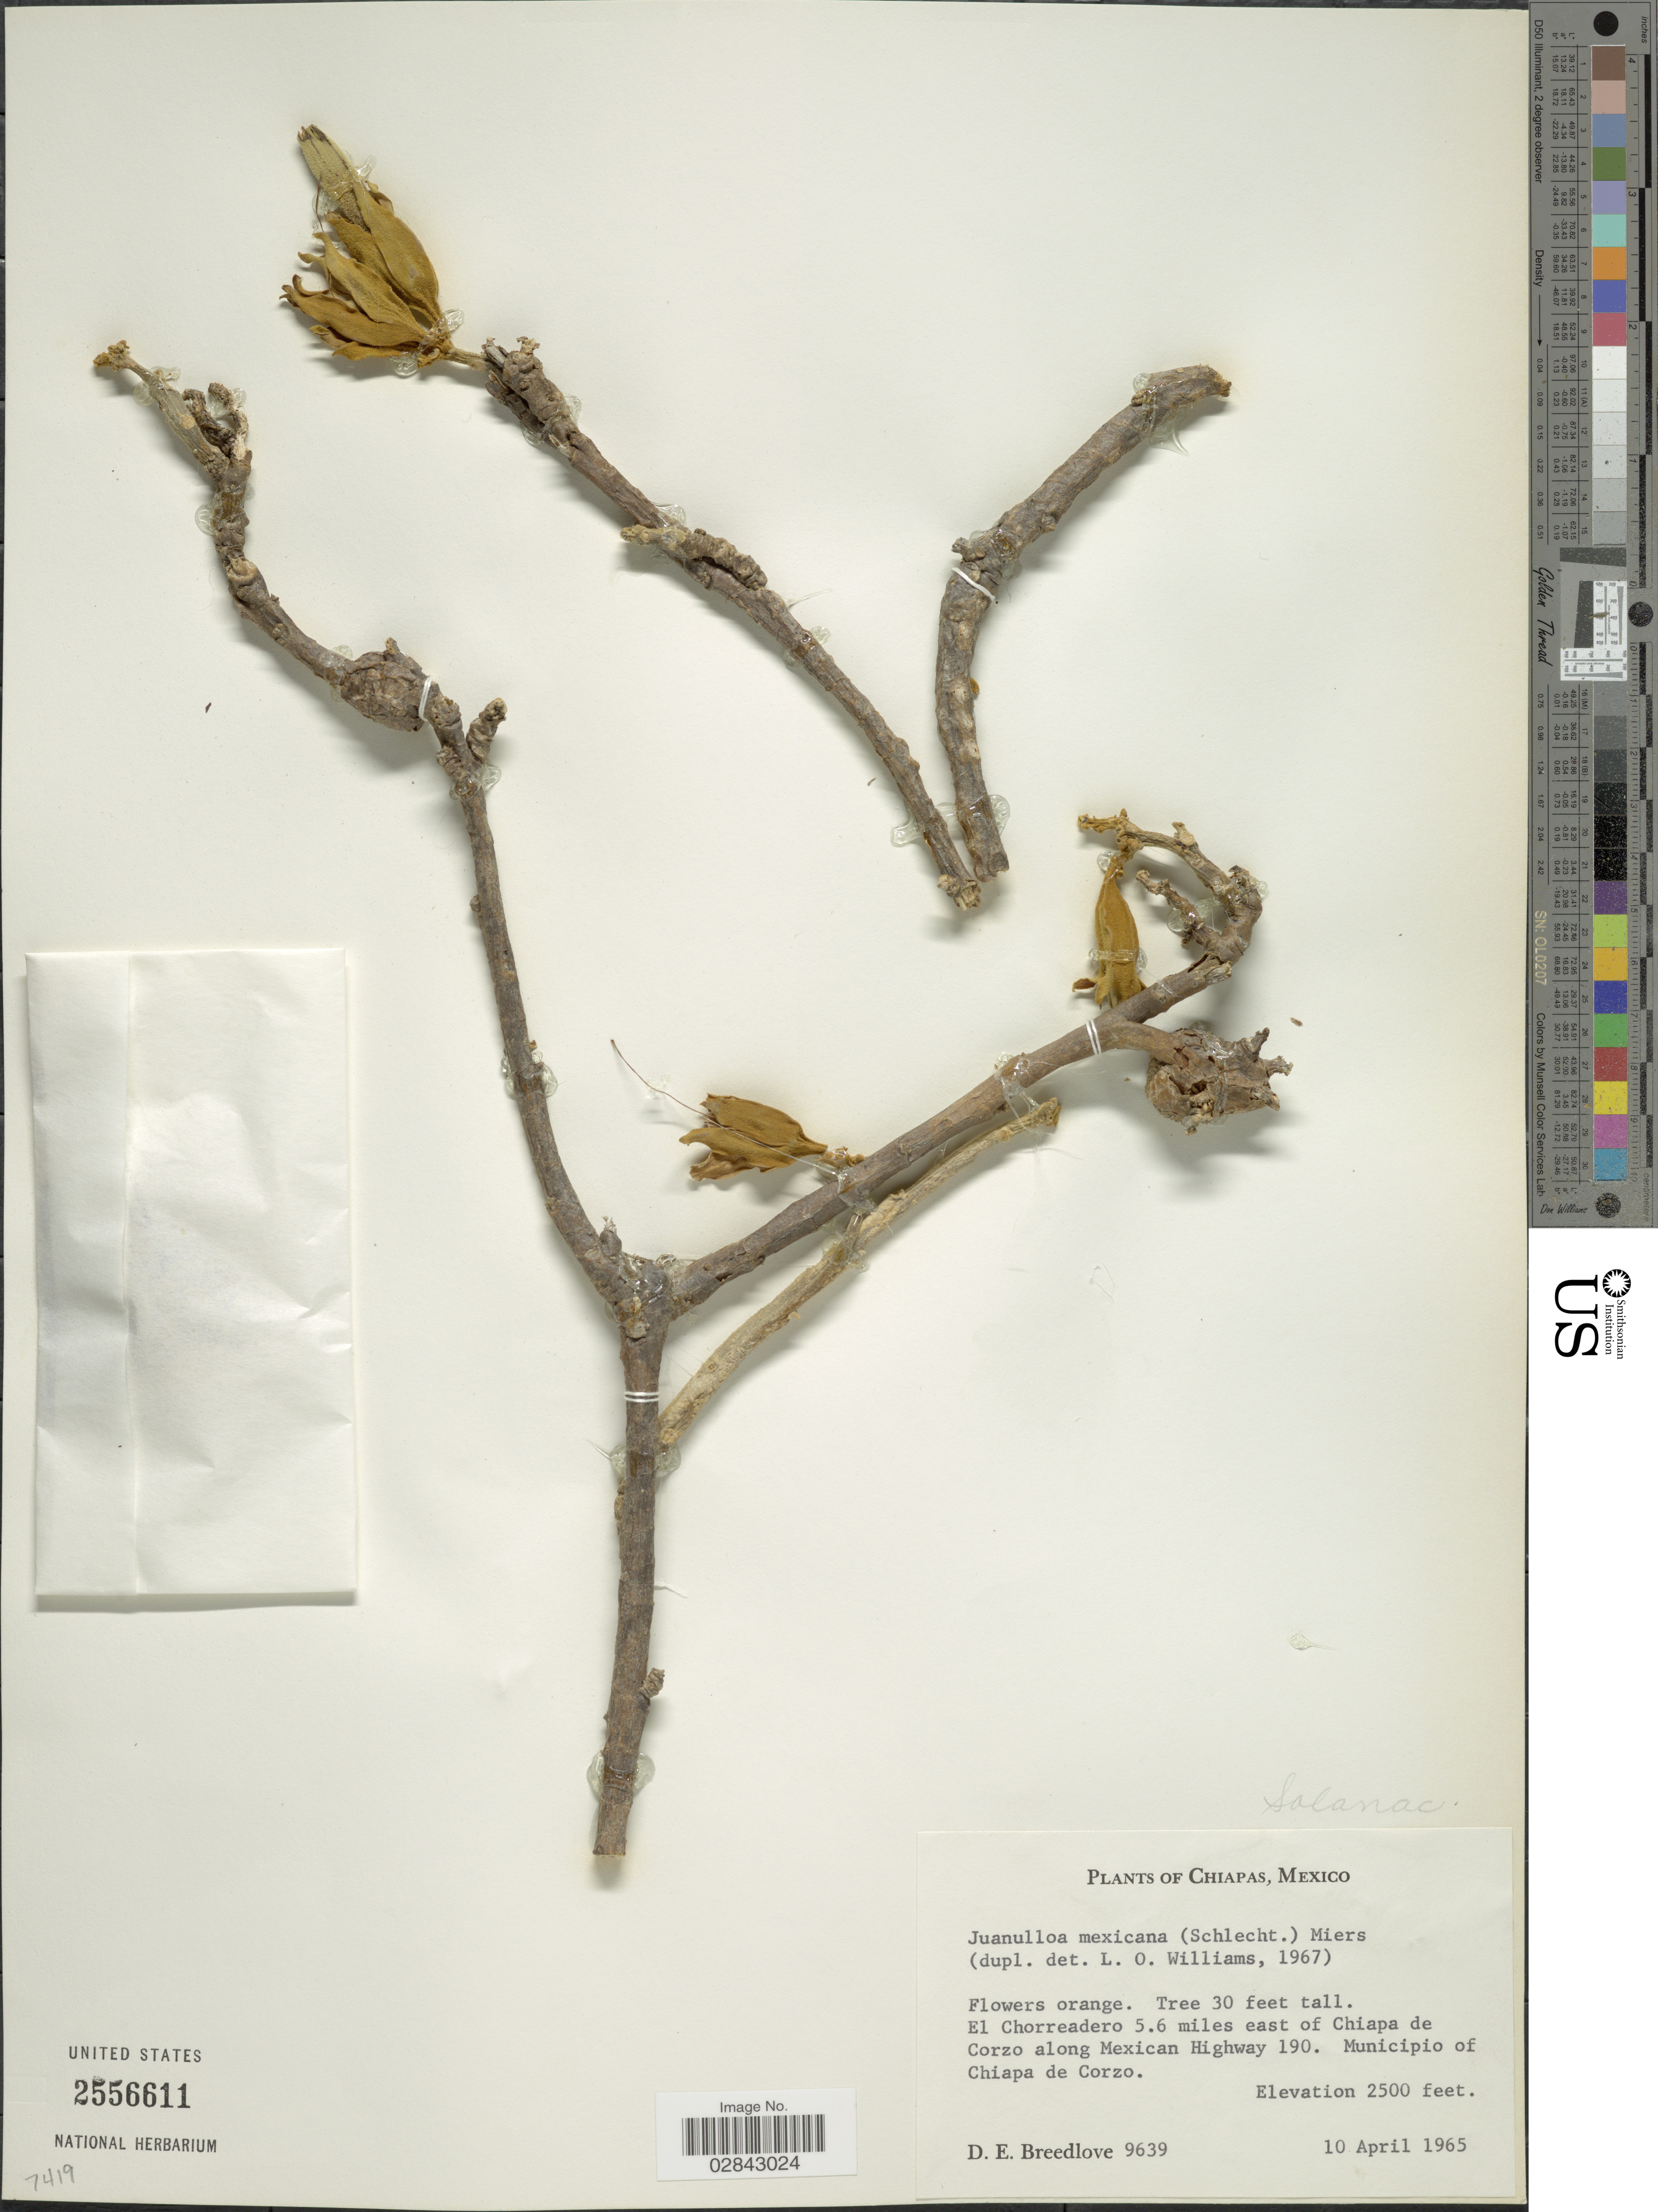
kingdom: Plantae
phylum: Tracheophyta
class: Magnoliopsida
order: Solanales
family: Solanaceae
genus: Juanulloa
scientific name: Juanulloa mexicana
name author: Miers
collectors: D. E. Breedlove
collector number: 9639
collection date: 1965-04-10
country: Mexico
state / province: Chiapas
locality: El Chorreadero 5.6 miles east of Chiapa de Corzo along Mexican Highway 190. Municipio of Chiapa de Corzo.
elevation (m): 762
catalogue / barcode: US 2556611